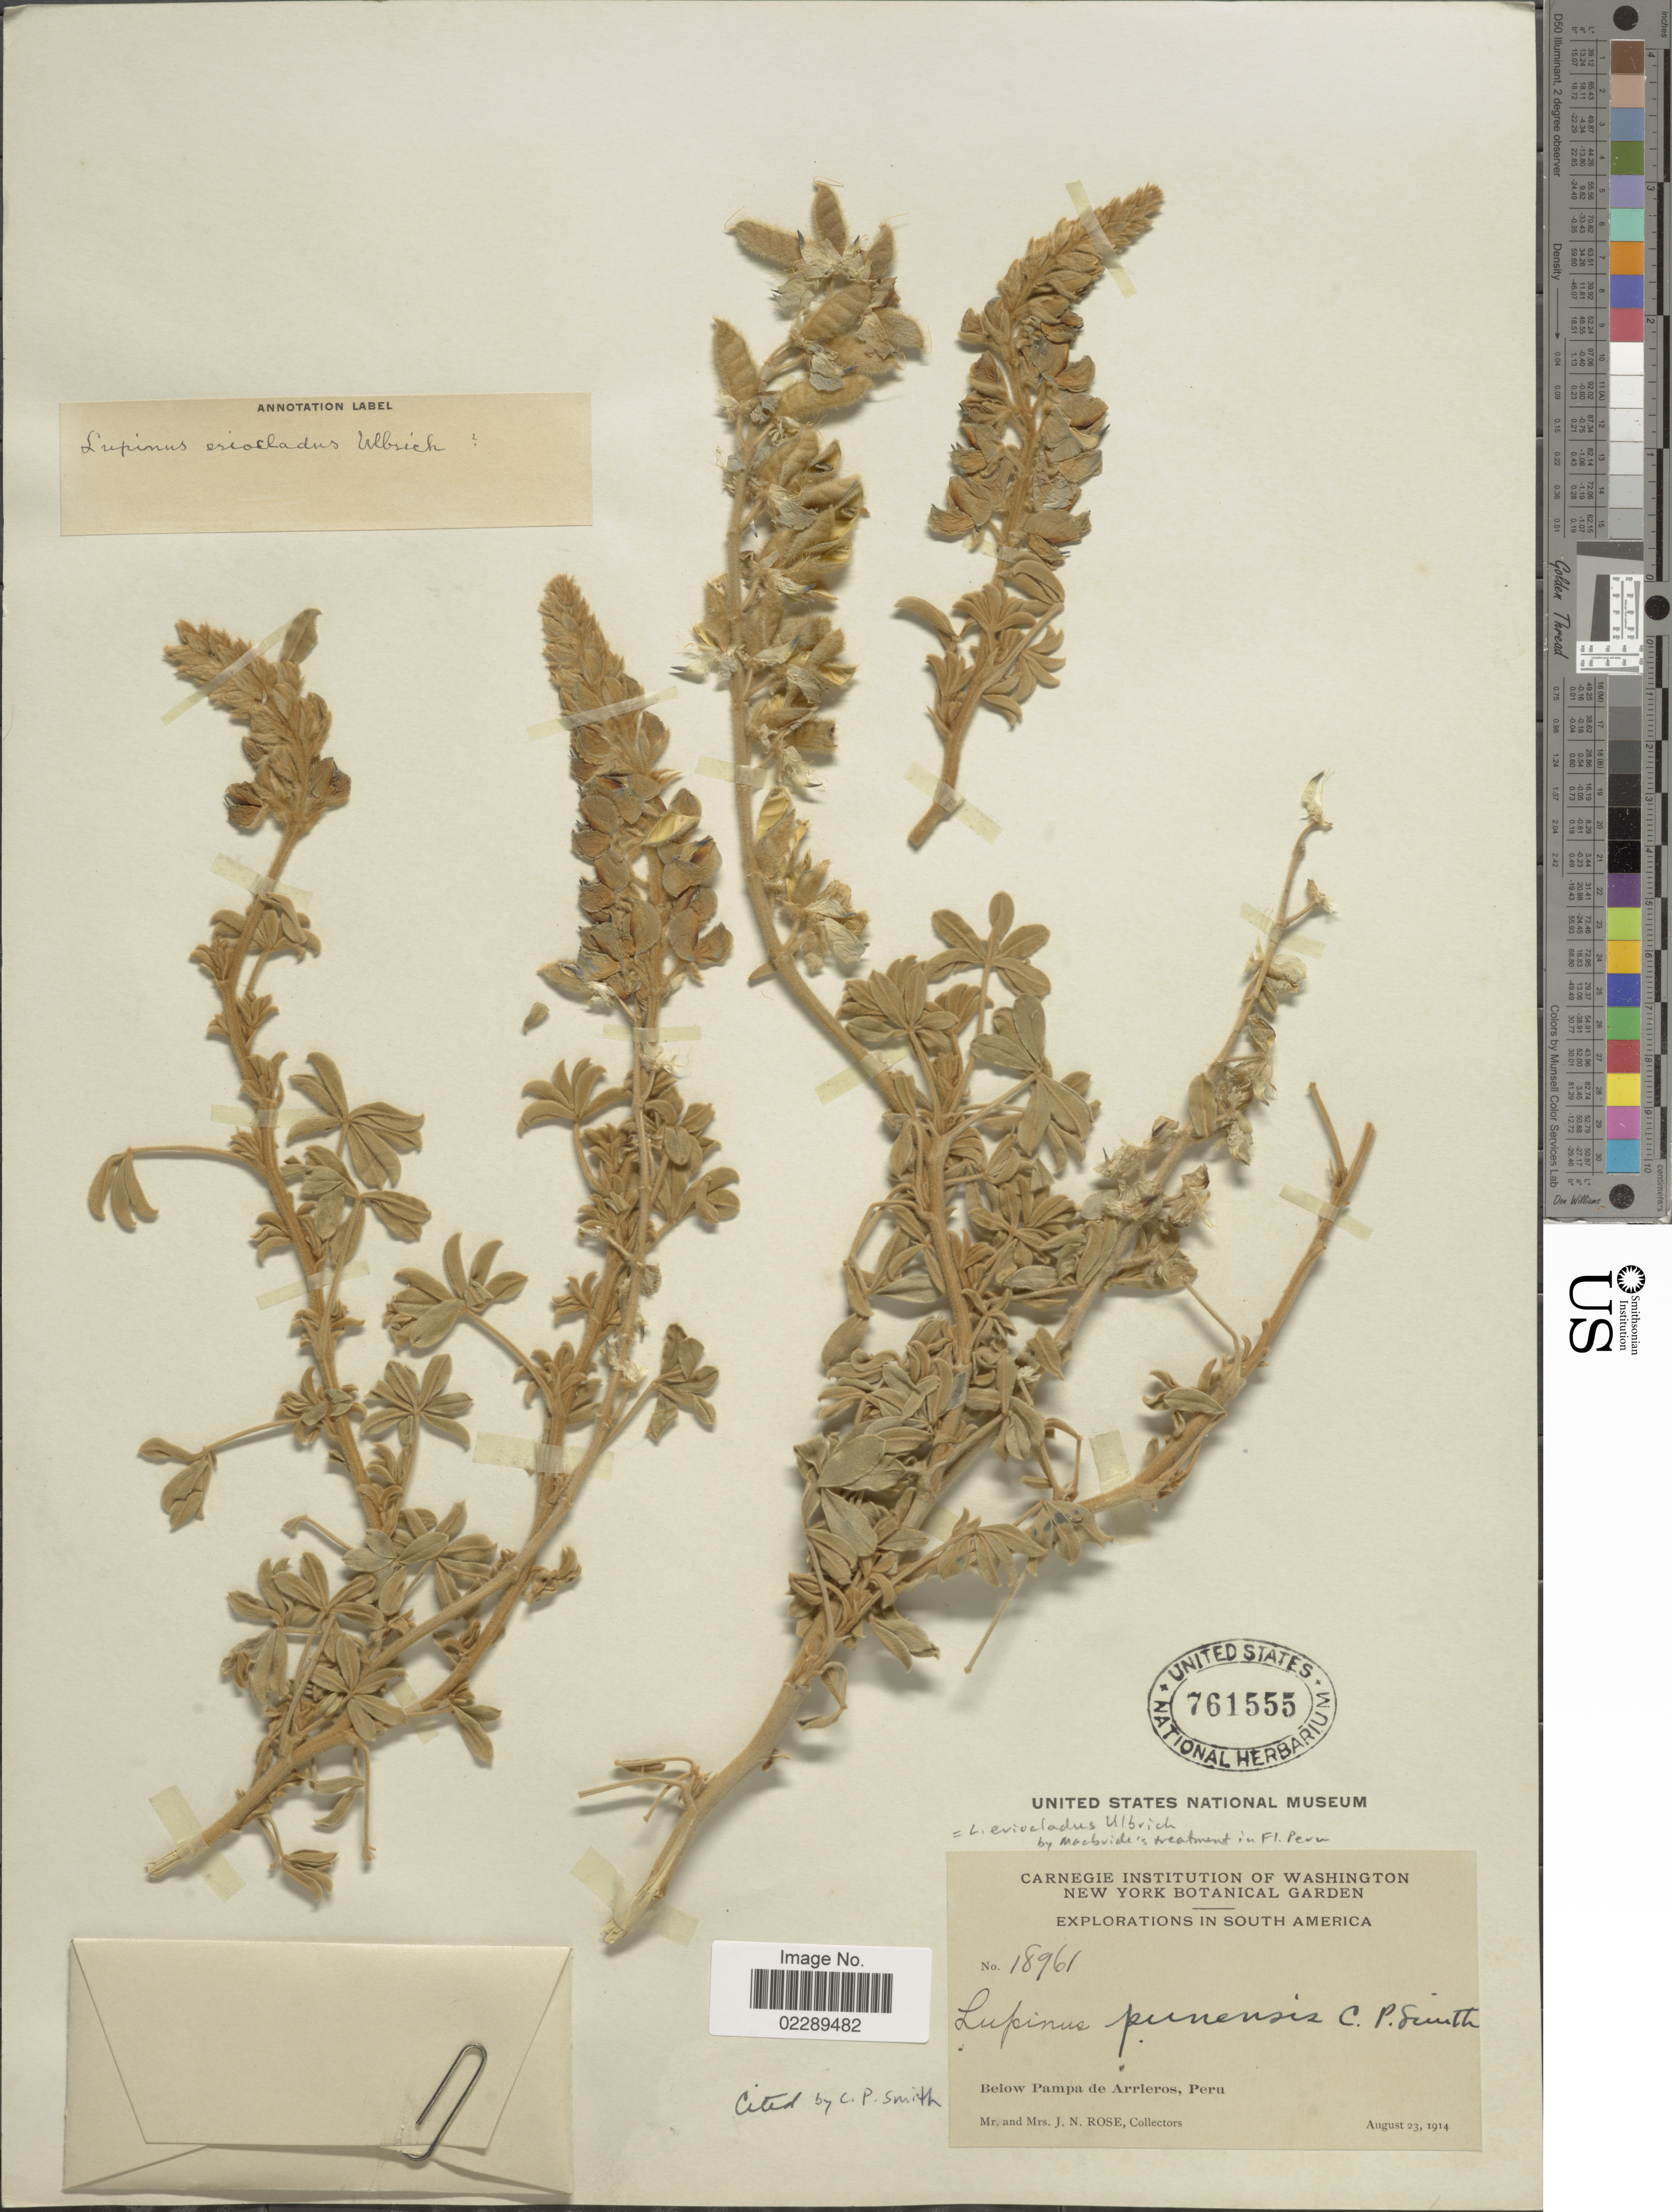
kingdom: Plantae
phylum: Tracheophyta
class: Magnoliopsida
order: Fabales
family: Fabaceae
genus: Lupinus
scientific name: Lupinus punensis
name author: C.P. Sm.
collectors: J. N. Rose & L. B. Rose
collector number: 18961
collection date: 1914-08-23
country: Peru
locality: Below Pampa de Arrieros, Peru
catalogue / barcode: US 761555